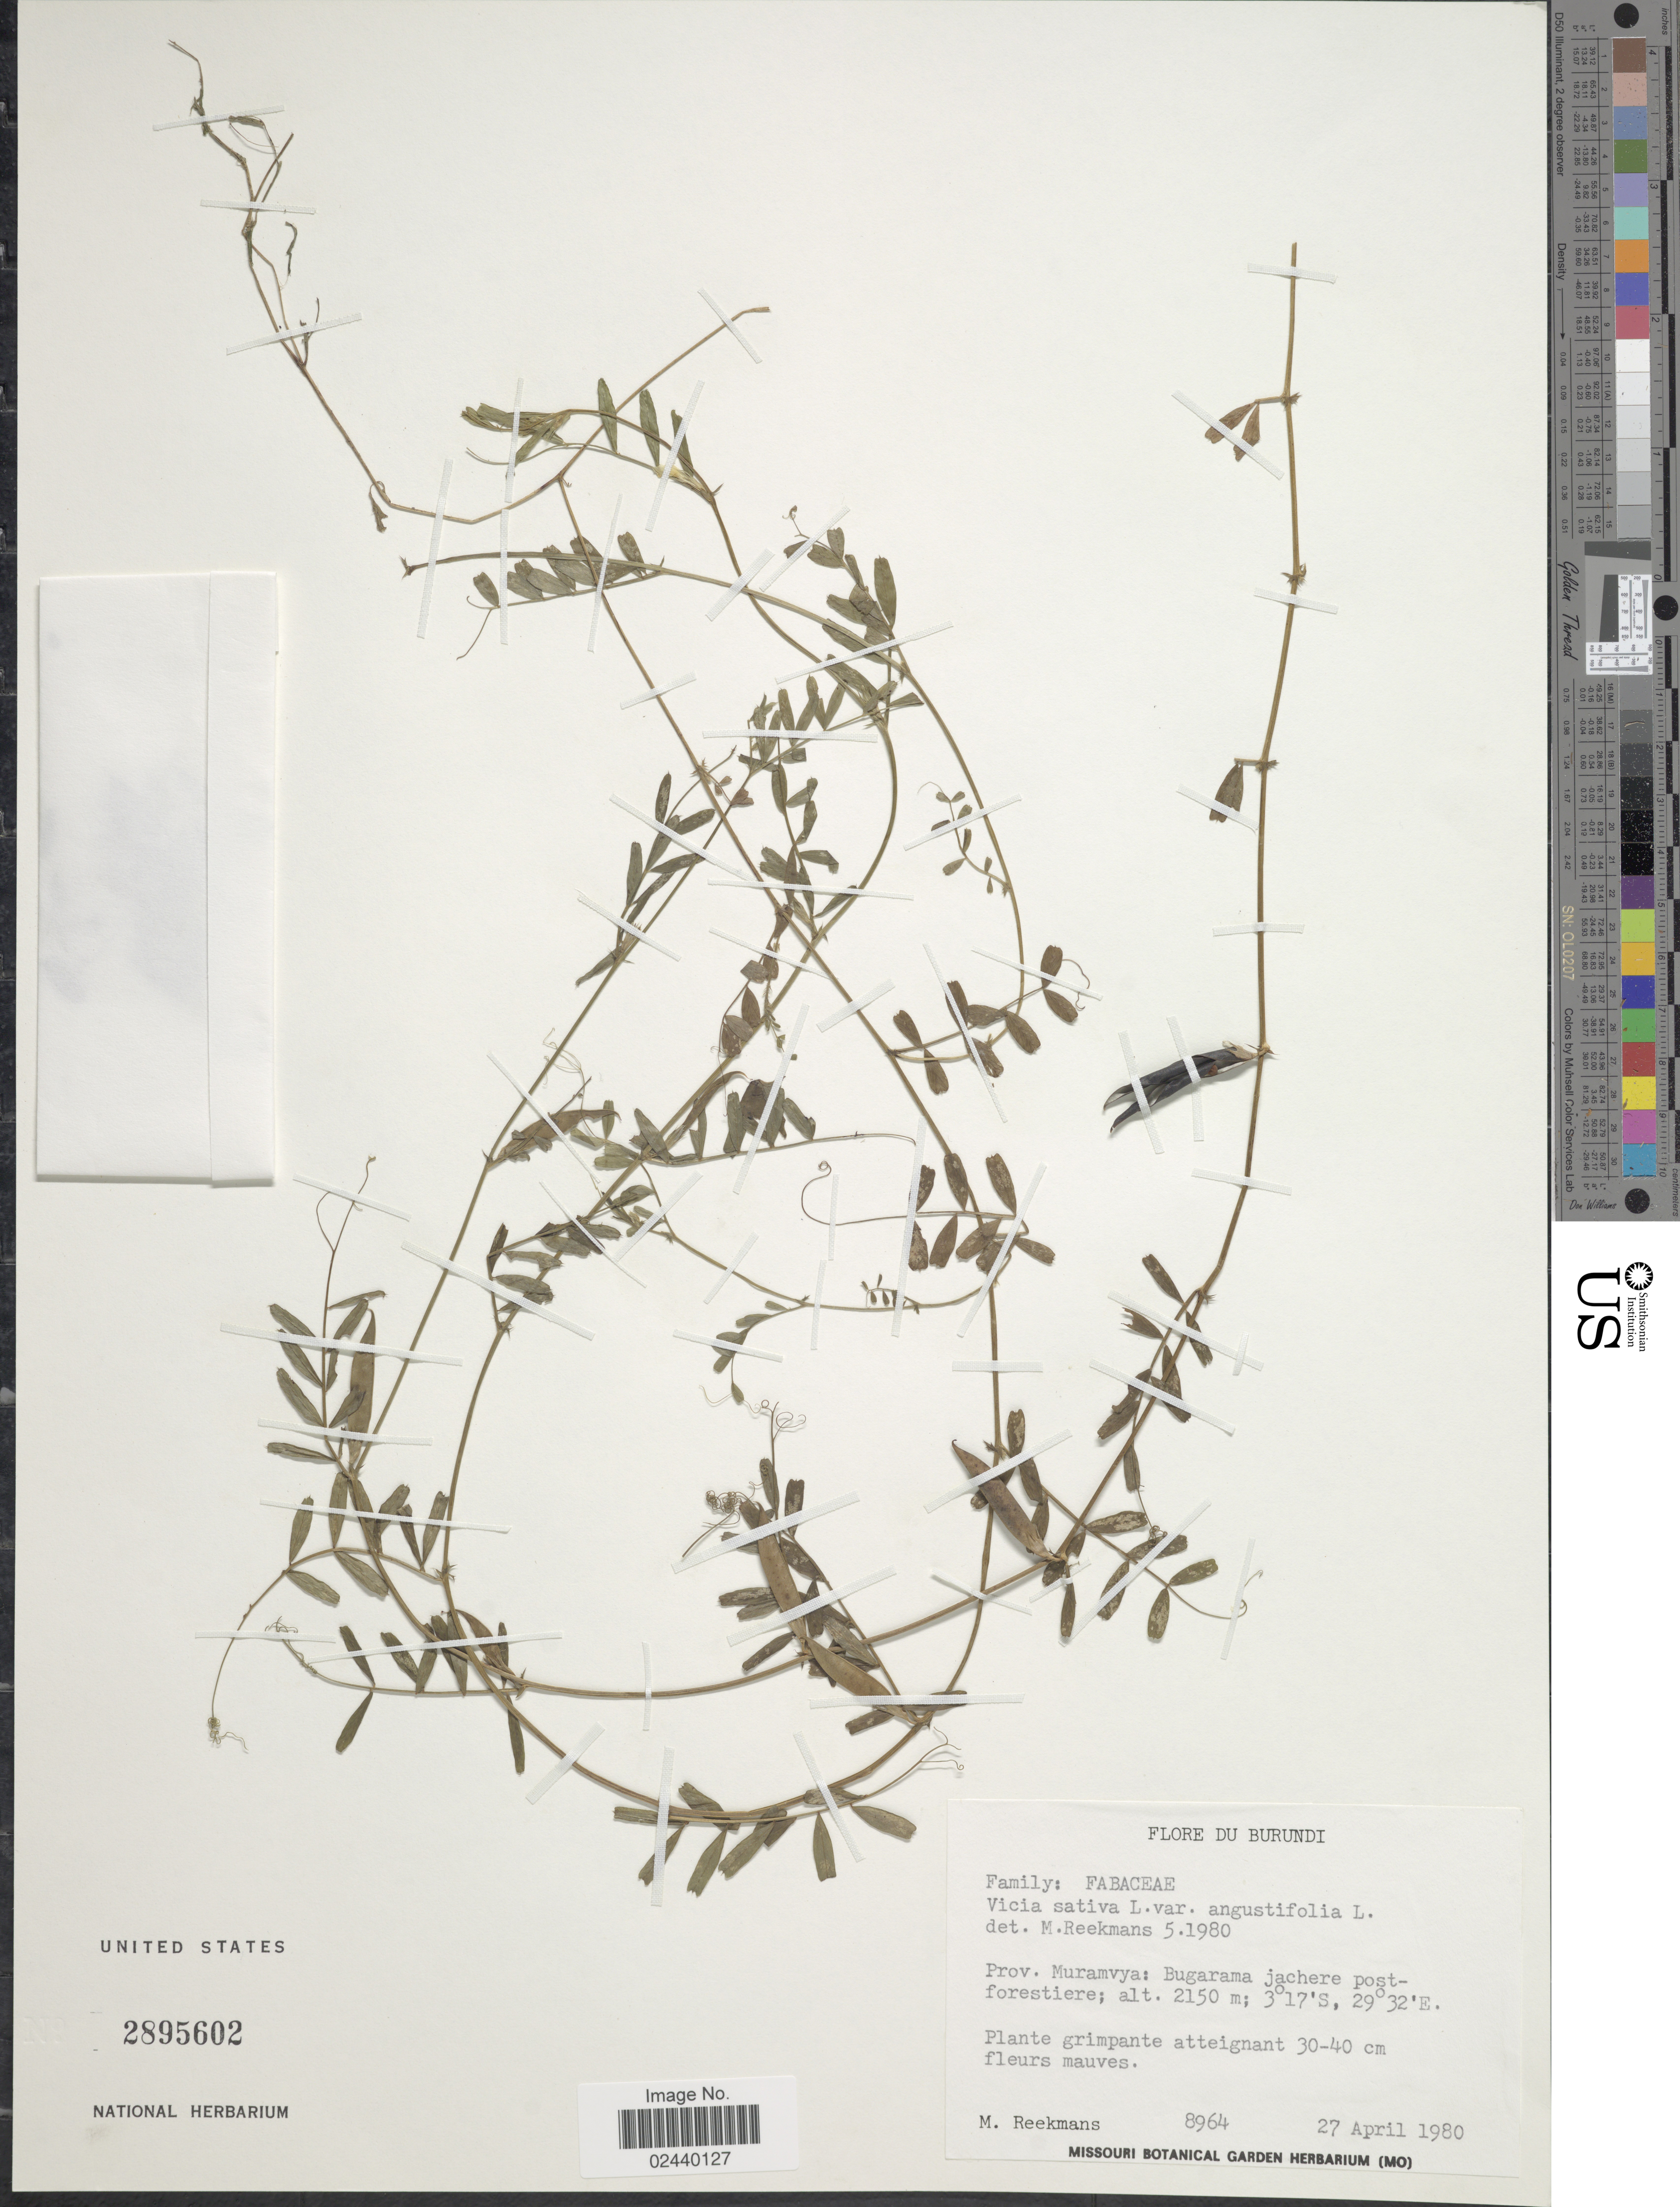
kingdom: Plantae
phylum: Tracheophyta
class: Magnoliopsida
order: Fabales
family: Fabaceae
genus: Vicia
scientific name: Vicia sativa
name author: L.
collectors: M. Reekmans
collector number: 8964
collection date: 1980-04-27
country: Burundi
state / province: Muramvya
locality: Bugarama jachere post-forestiere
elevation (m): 2150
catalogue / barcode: US 2895602